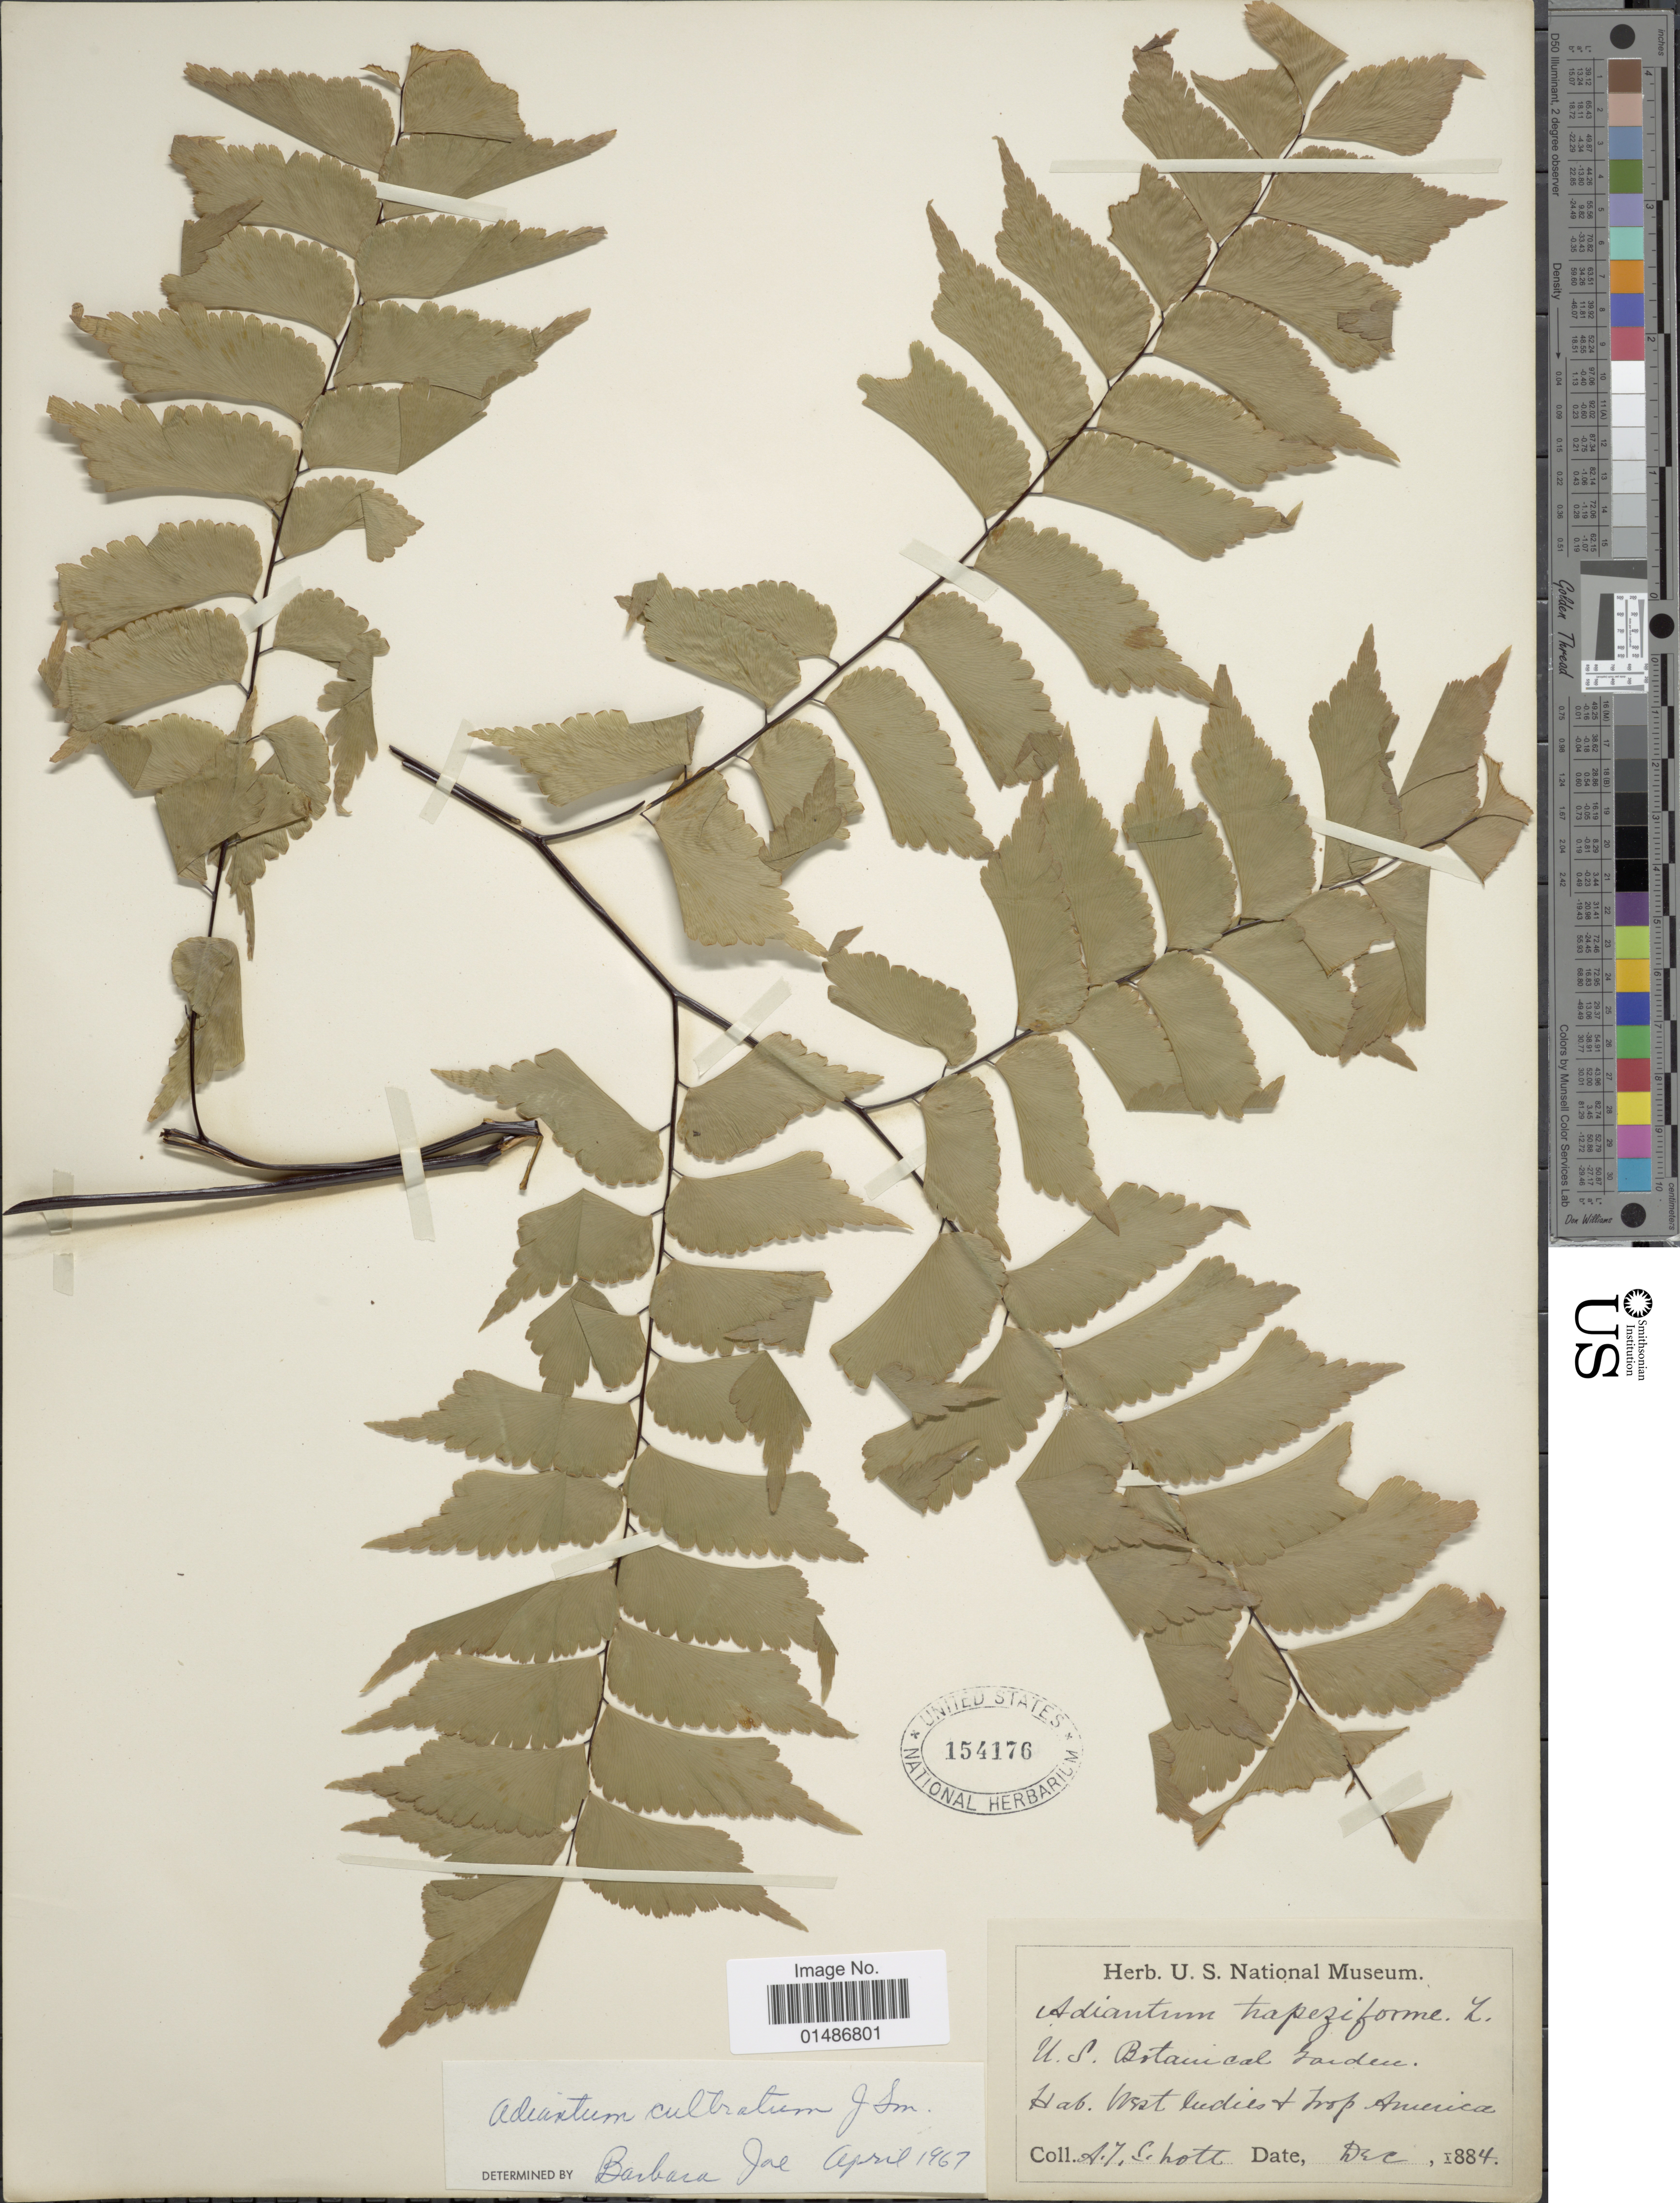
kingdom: Plantae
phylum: Tracheophyta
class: Polypodiopsida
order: Polypodiales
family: Pteridaceae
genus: Adiantum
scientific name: Adiantum trapeziforme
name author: L.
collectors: A. L. Schott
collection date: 1884-12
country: United States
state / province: District of Columbia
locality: U.S. Botanical Garden. West Indies & Trop America.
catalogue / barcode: US 154176